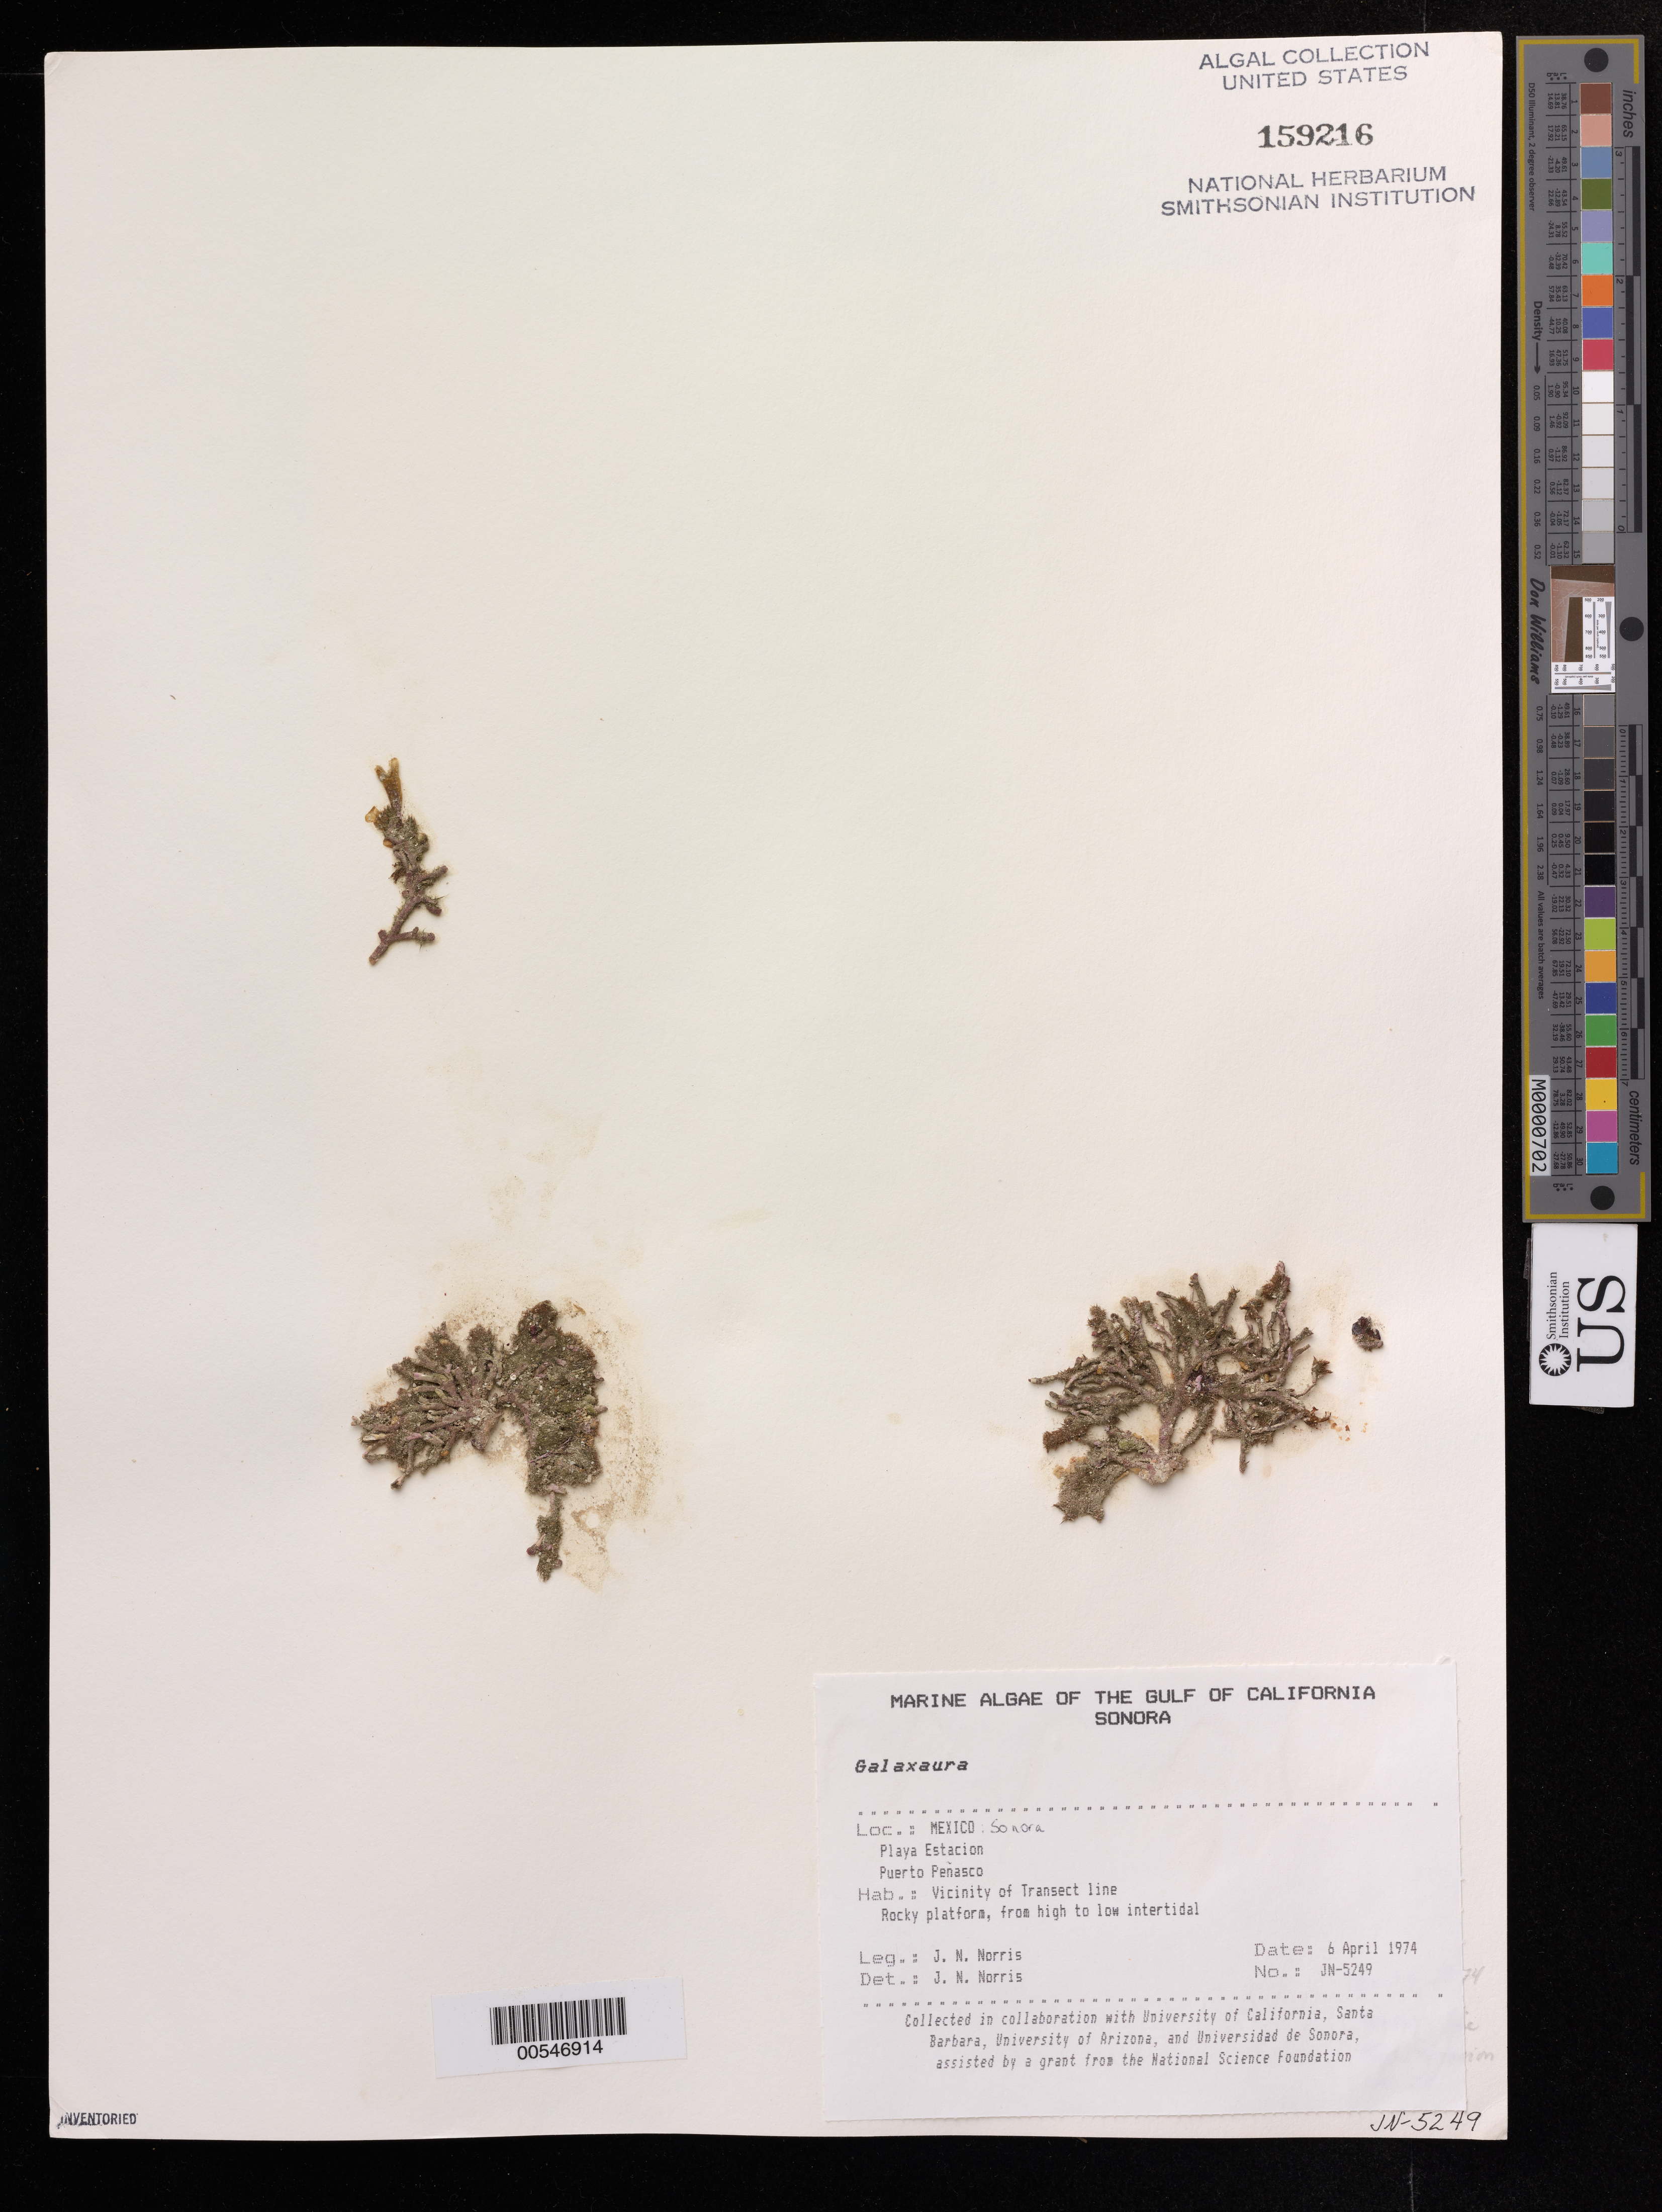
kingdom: Plantae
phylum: Rhodophyta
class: Florideophyceae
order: Nemaliales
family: Galaxauraceae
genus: Galaxaura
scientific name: Galaxaura sp.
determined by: Norris, James N.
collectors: J. N. Norris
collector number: JN-5249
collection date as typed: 06 Apr 1974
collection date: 1974-04-06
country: Mexico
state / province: Sonora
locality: Playa Estacion, Puerto Penasco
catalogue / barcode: US 159216